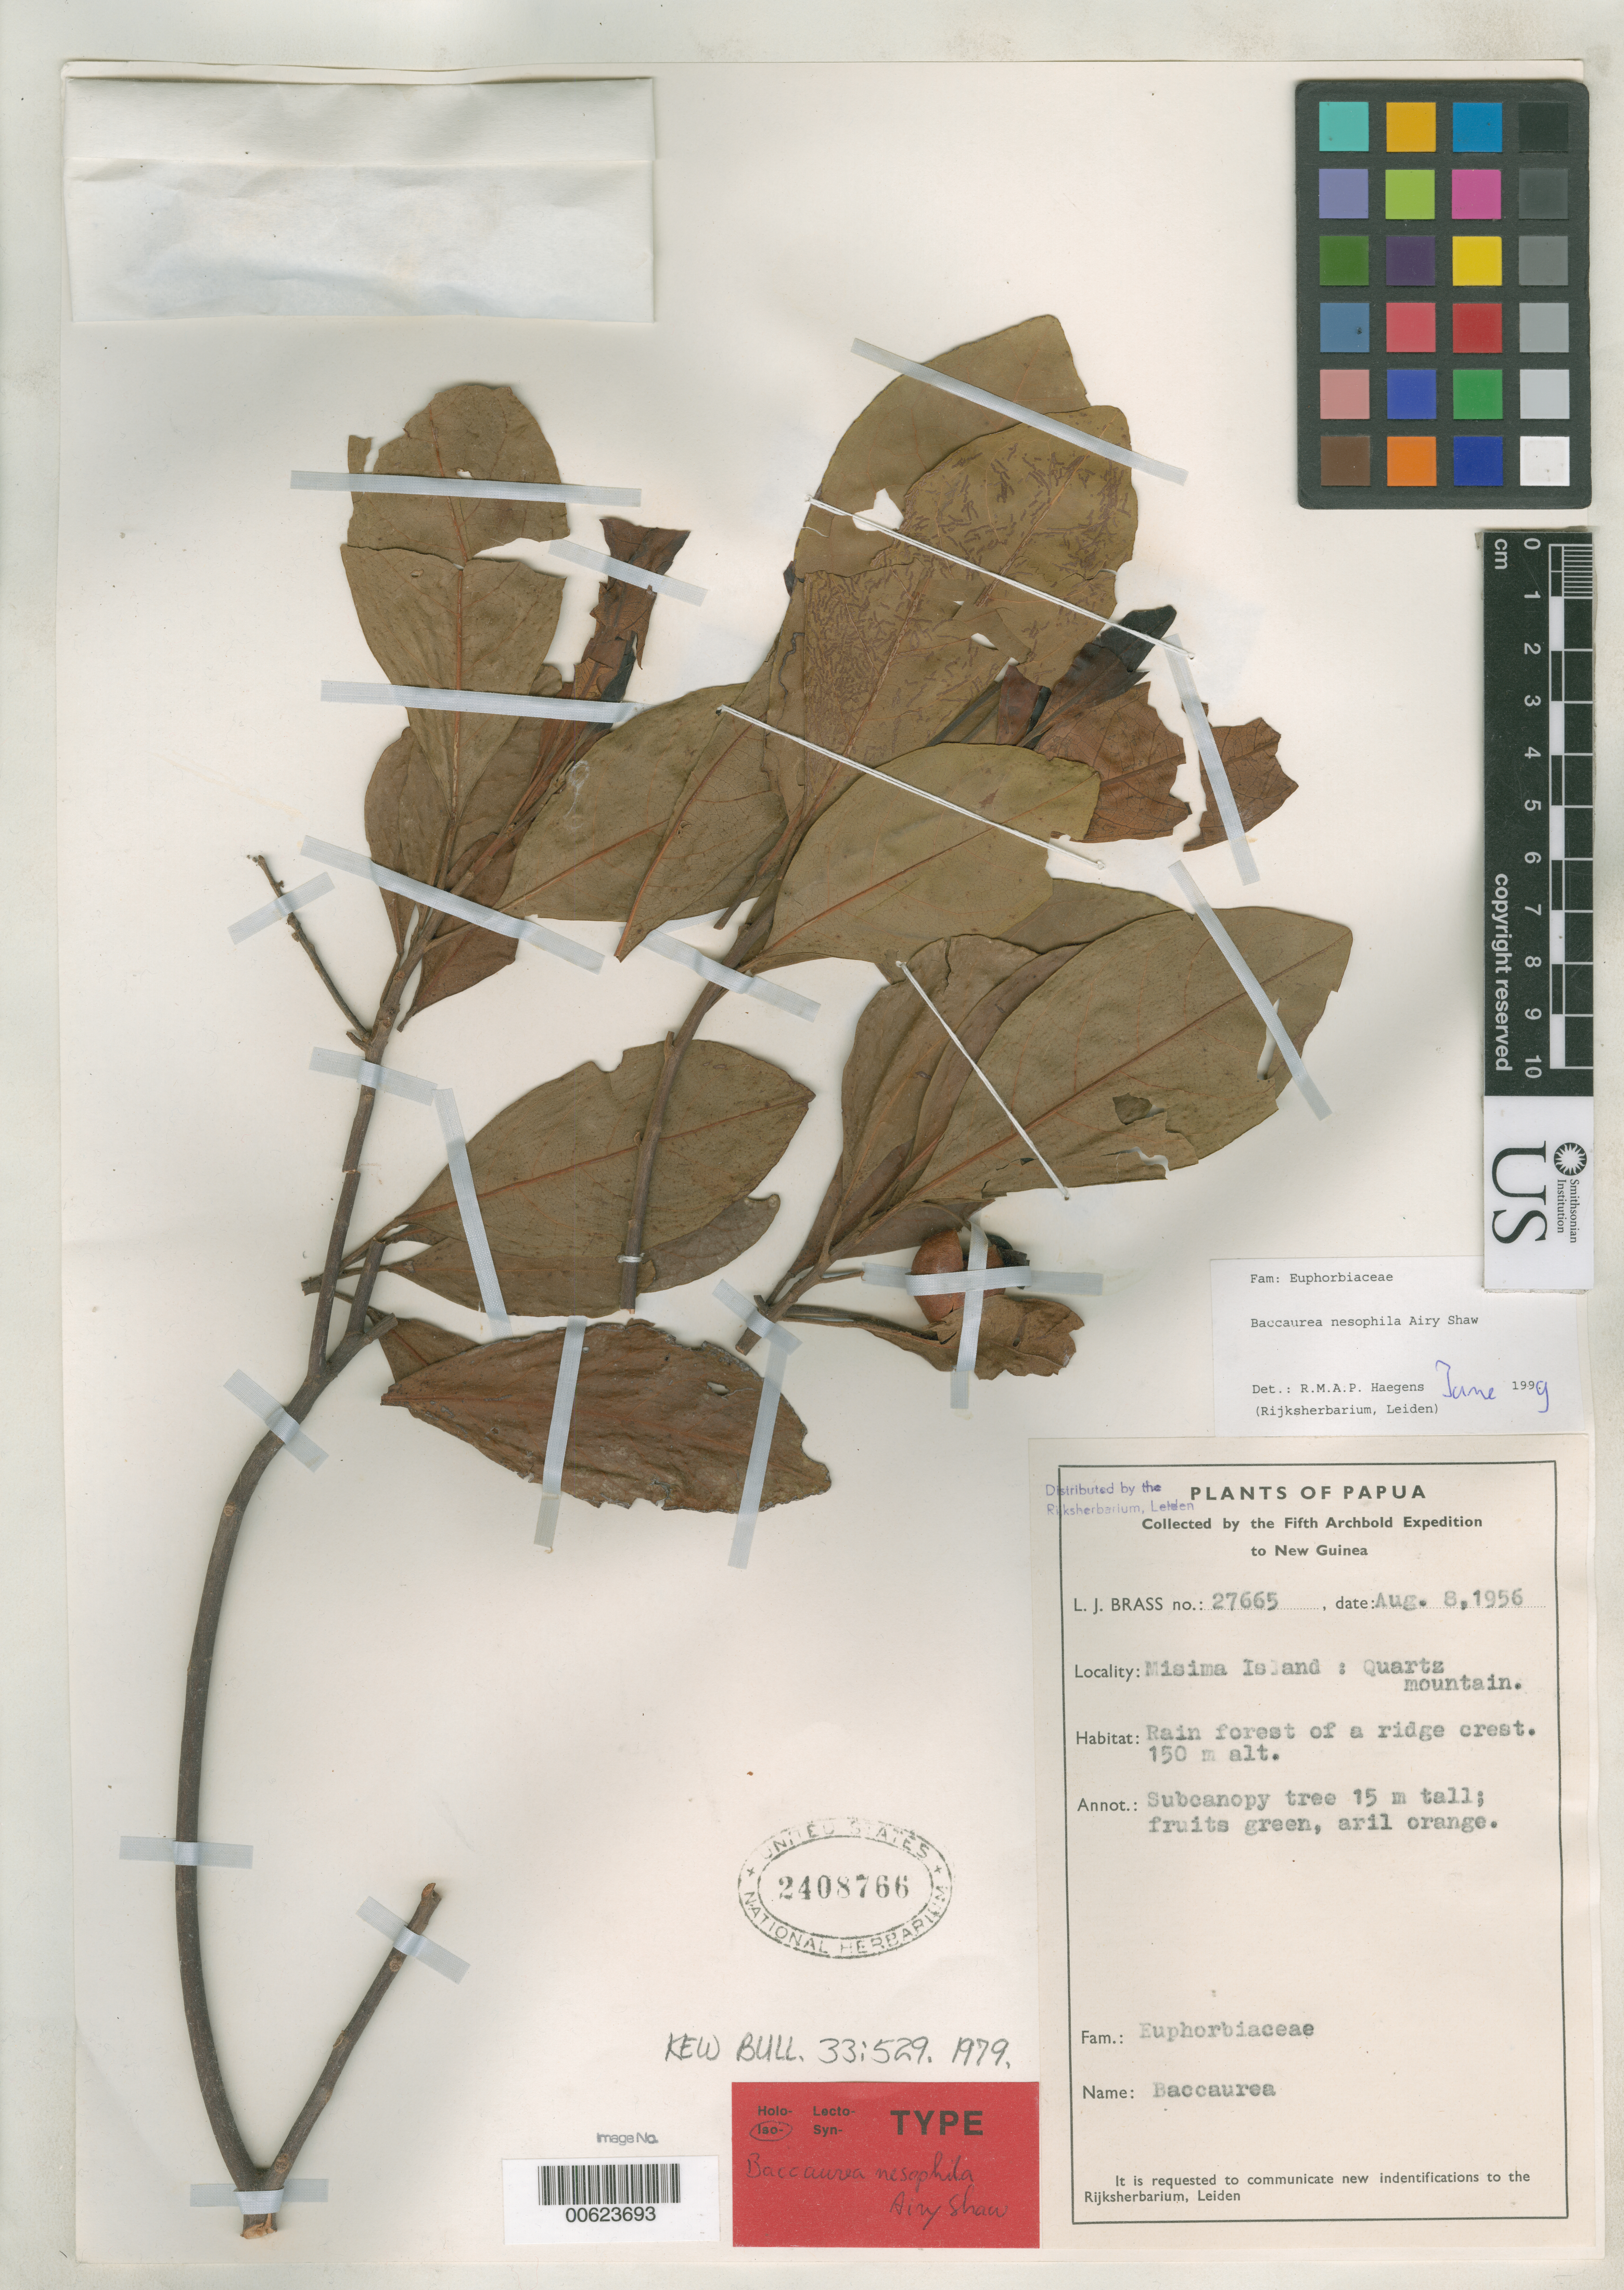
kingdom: Plantae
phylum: Tracheophyta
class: Magnoliopsida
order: Malpighiales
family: Phyllanthaceae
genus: Baccaurea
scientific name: Baccaurea nesophila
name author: Airy Shaw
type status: Isotype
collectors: L. J. Brass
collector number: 27665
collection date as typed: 08 Aug 1956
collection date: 1956-08-08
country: Papua New Guinea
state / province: Milne Bay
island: Misima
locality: Quartz Mountain. [Misima Is.]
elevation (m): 150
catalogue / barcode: US 2408766